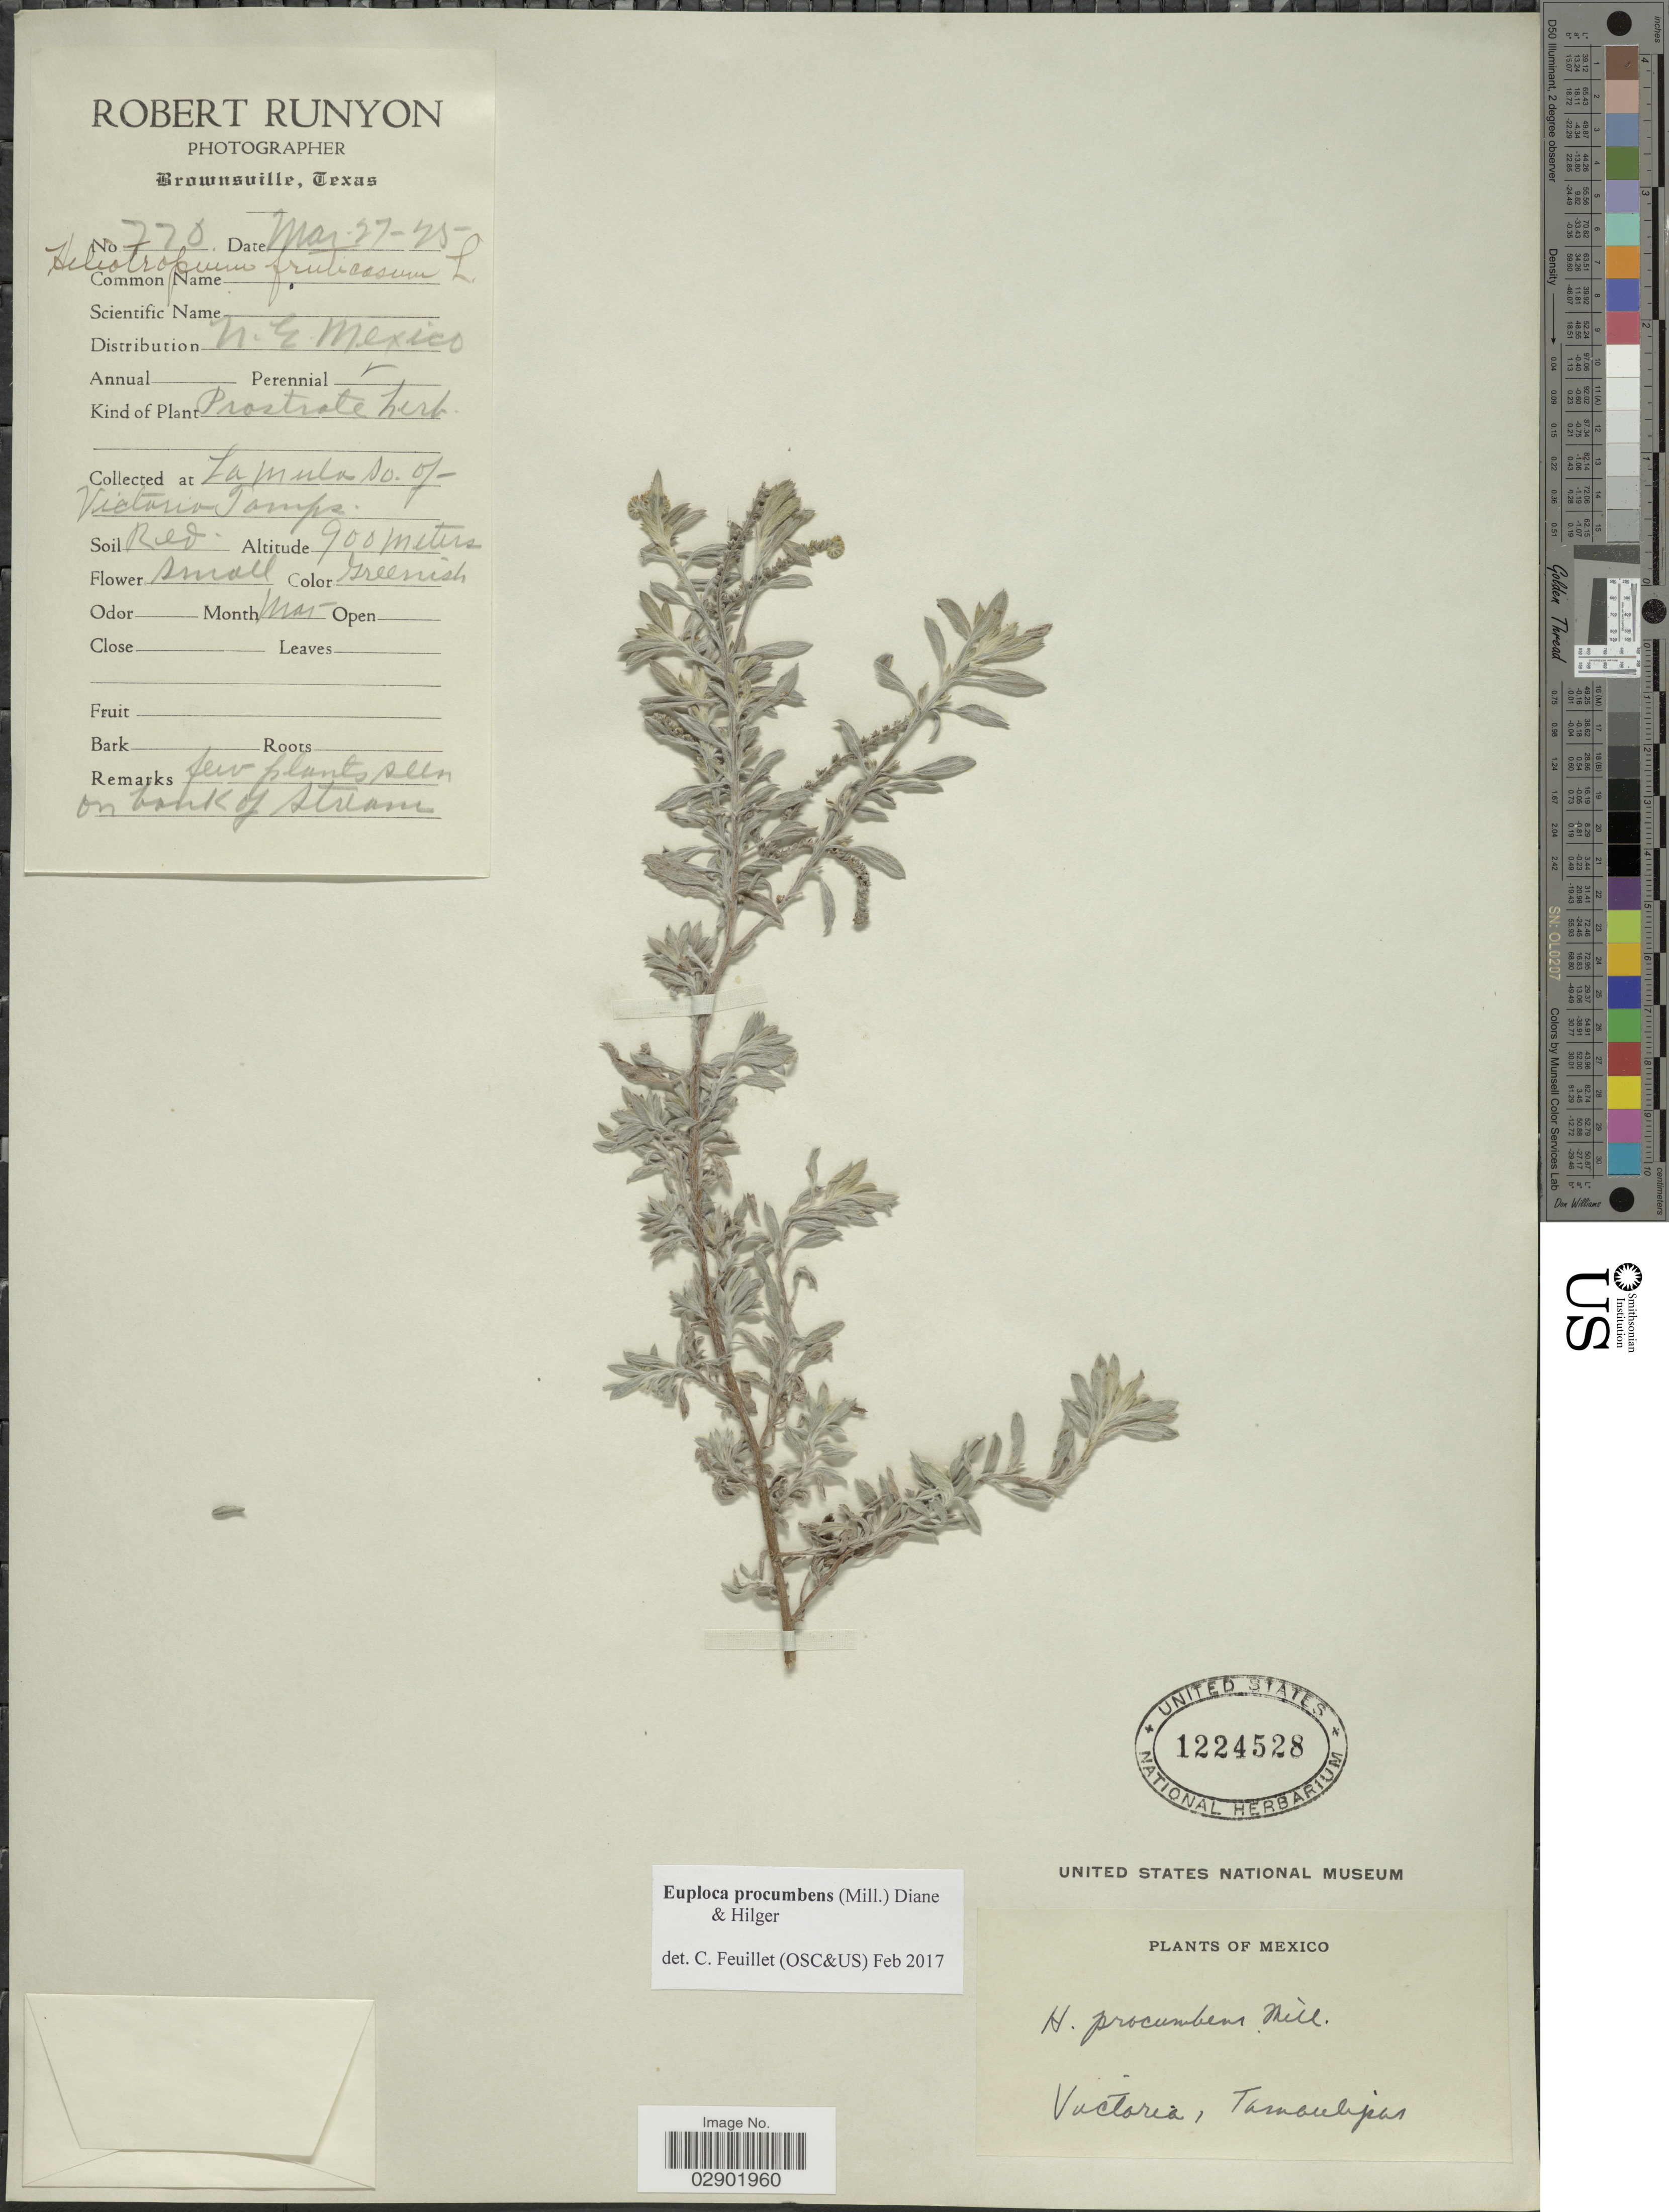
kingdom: Plantae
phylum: Tracheophyta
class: Magnoliopsida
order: Boraginales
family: Heliotropiaceae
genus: Euploca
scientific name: Euploca procumbens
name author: (Mill.) Diane & Hilger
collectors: R. Runyon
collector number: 770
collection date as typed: Transcribed d/m/y: 27/3/25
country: Mexico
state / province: Tamaulipas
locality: La Mula So. of Victoria.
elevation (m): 900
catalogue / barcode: US 1224528